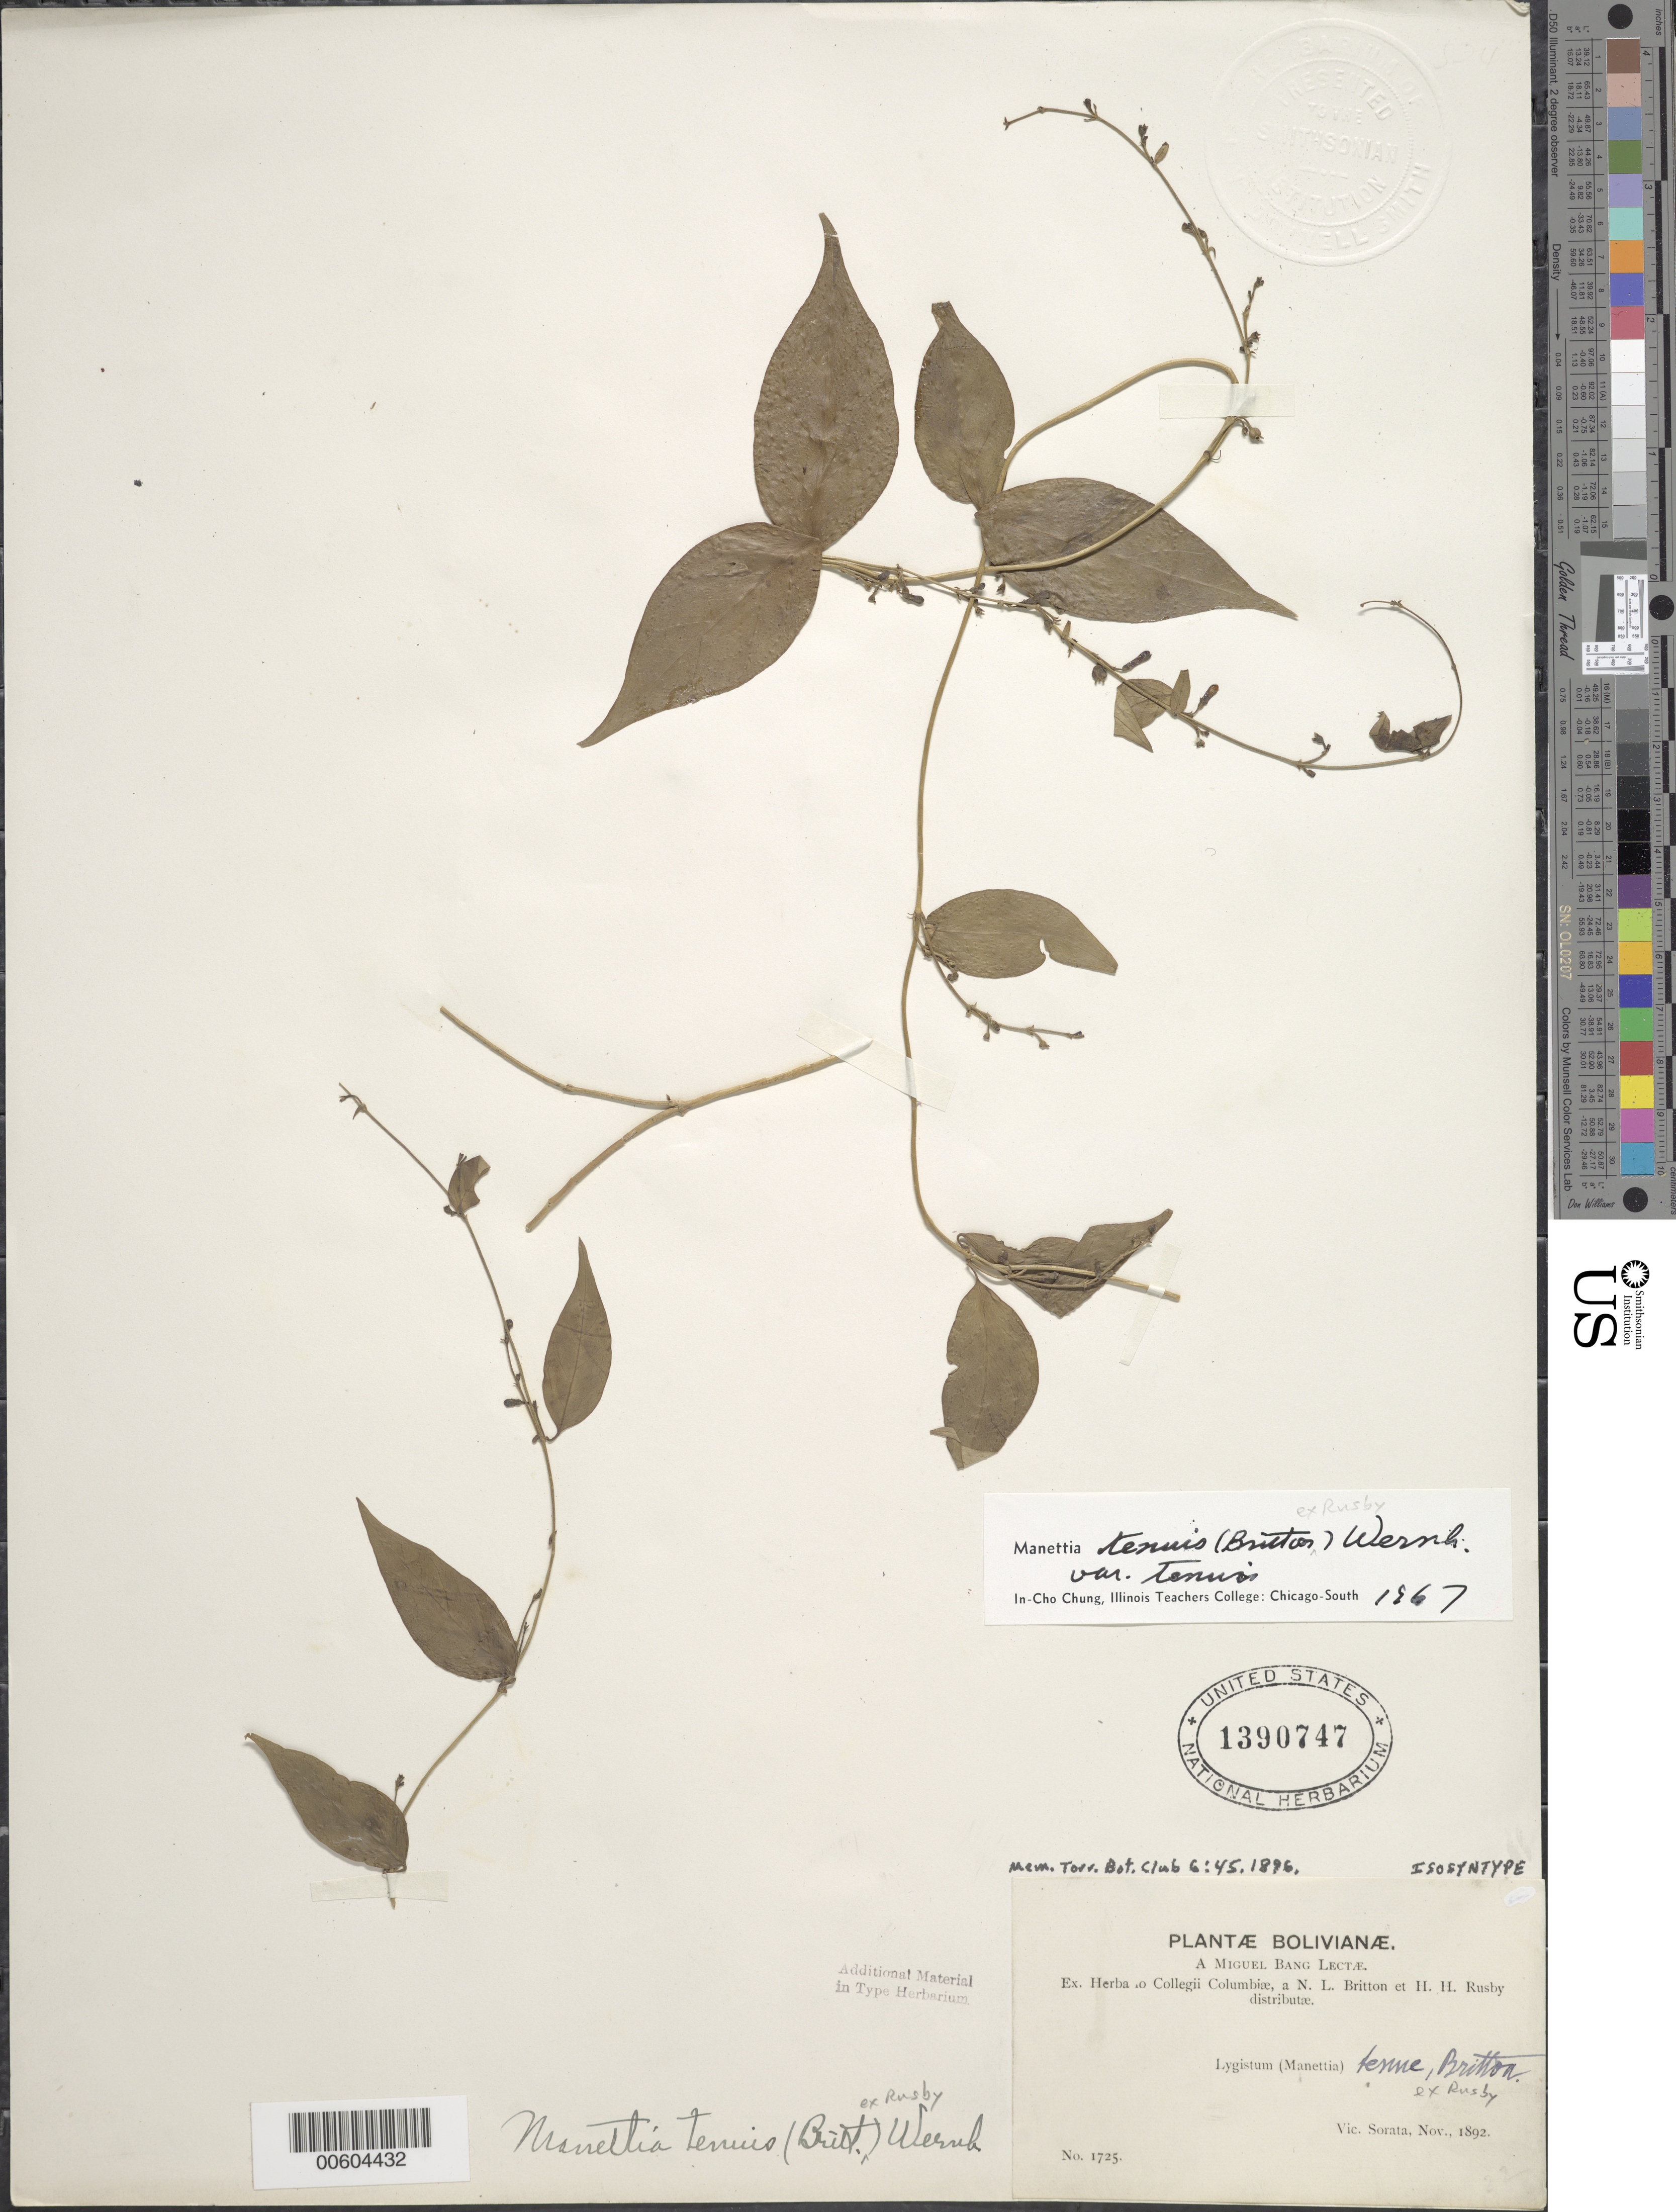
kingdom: Plantae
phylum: Tracheophyta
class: Magnoliopsida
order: Gentianales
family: Rubiaceae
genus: Manettia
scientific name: Manettia tenuis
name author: (Britton ex Rusby) Wernham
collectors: M. Bang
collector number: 1725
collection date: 1892-11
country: Bolivia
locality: Vic. Sorata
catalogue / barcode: US 1390747